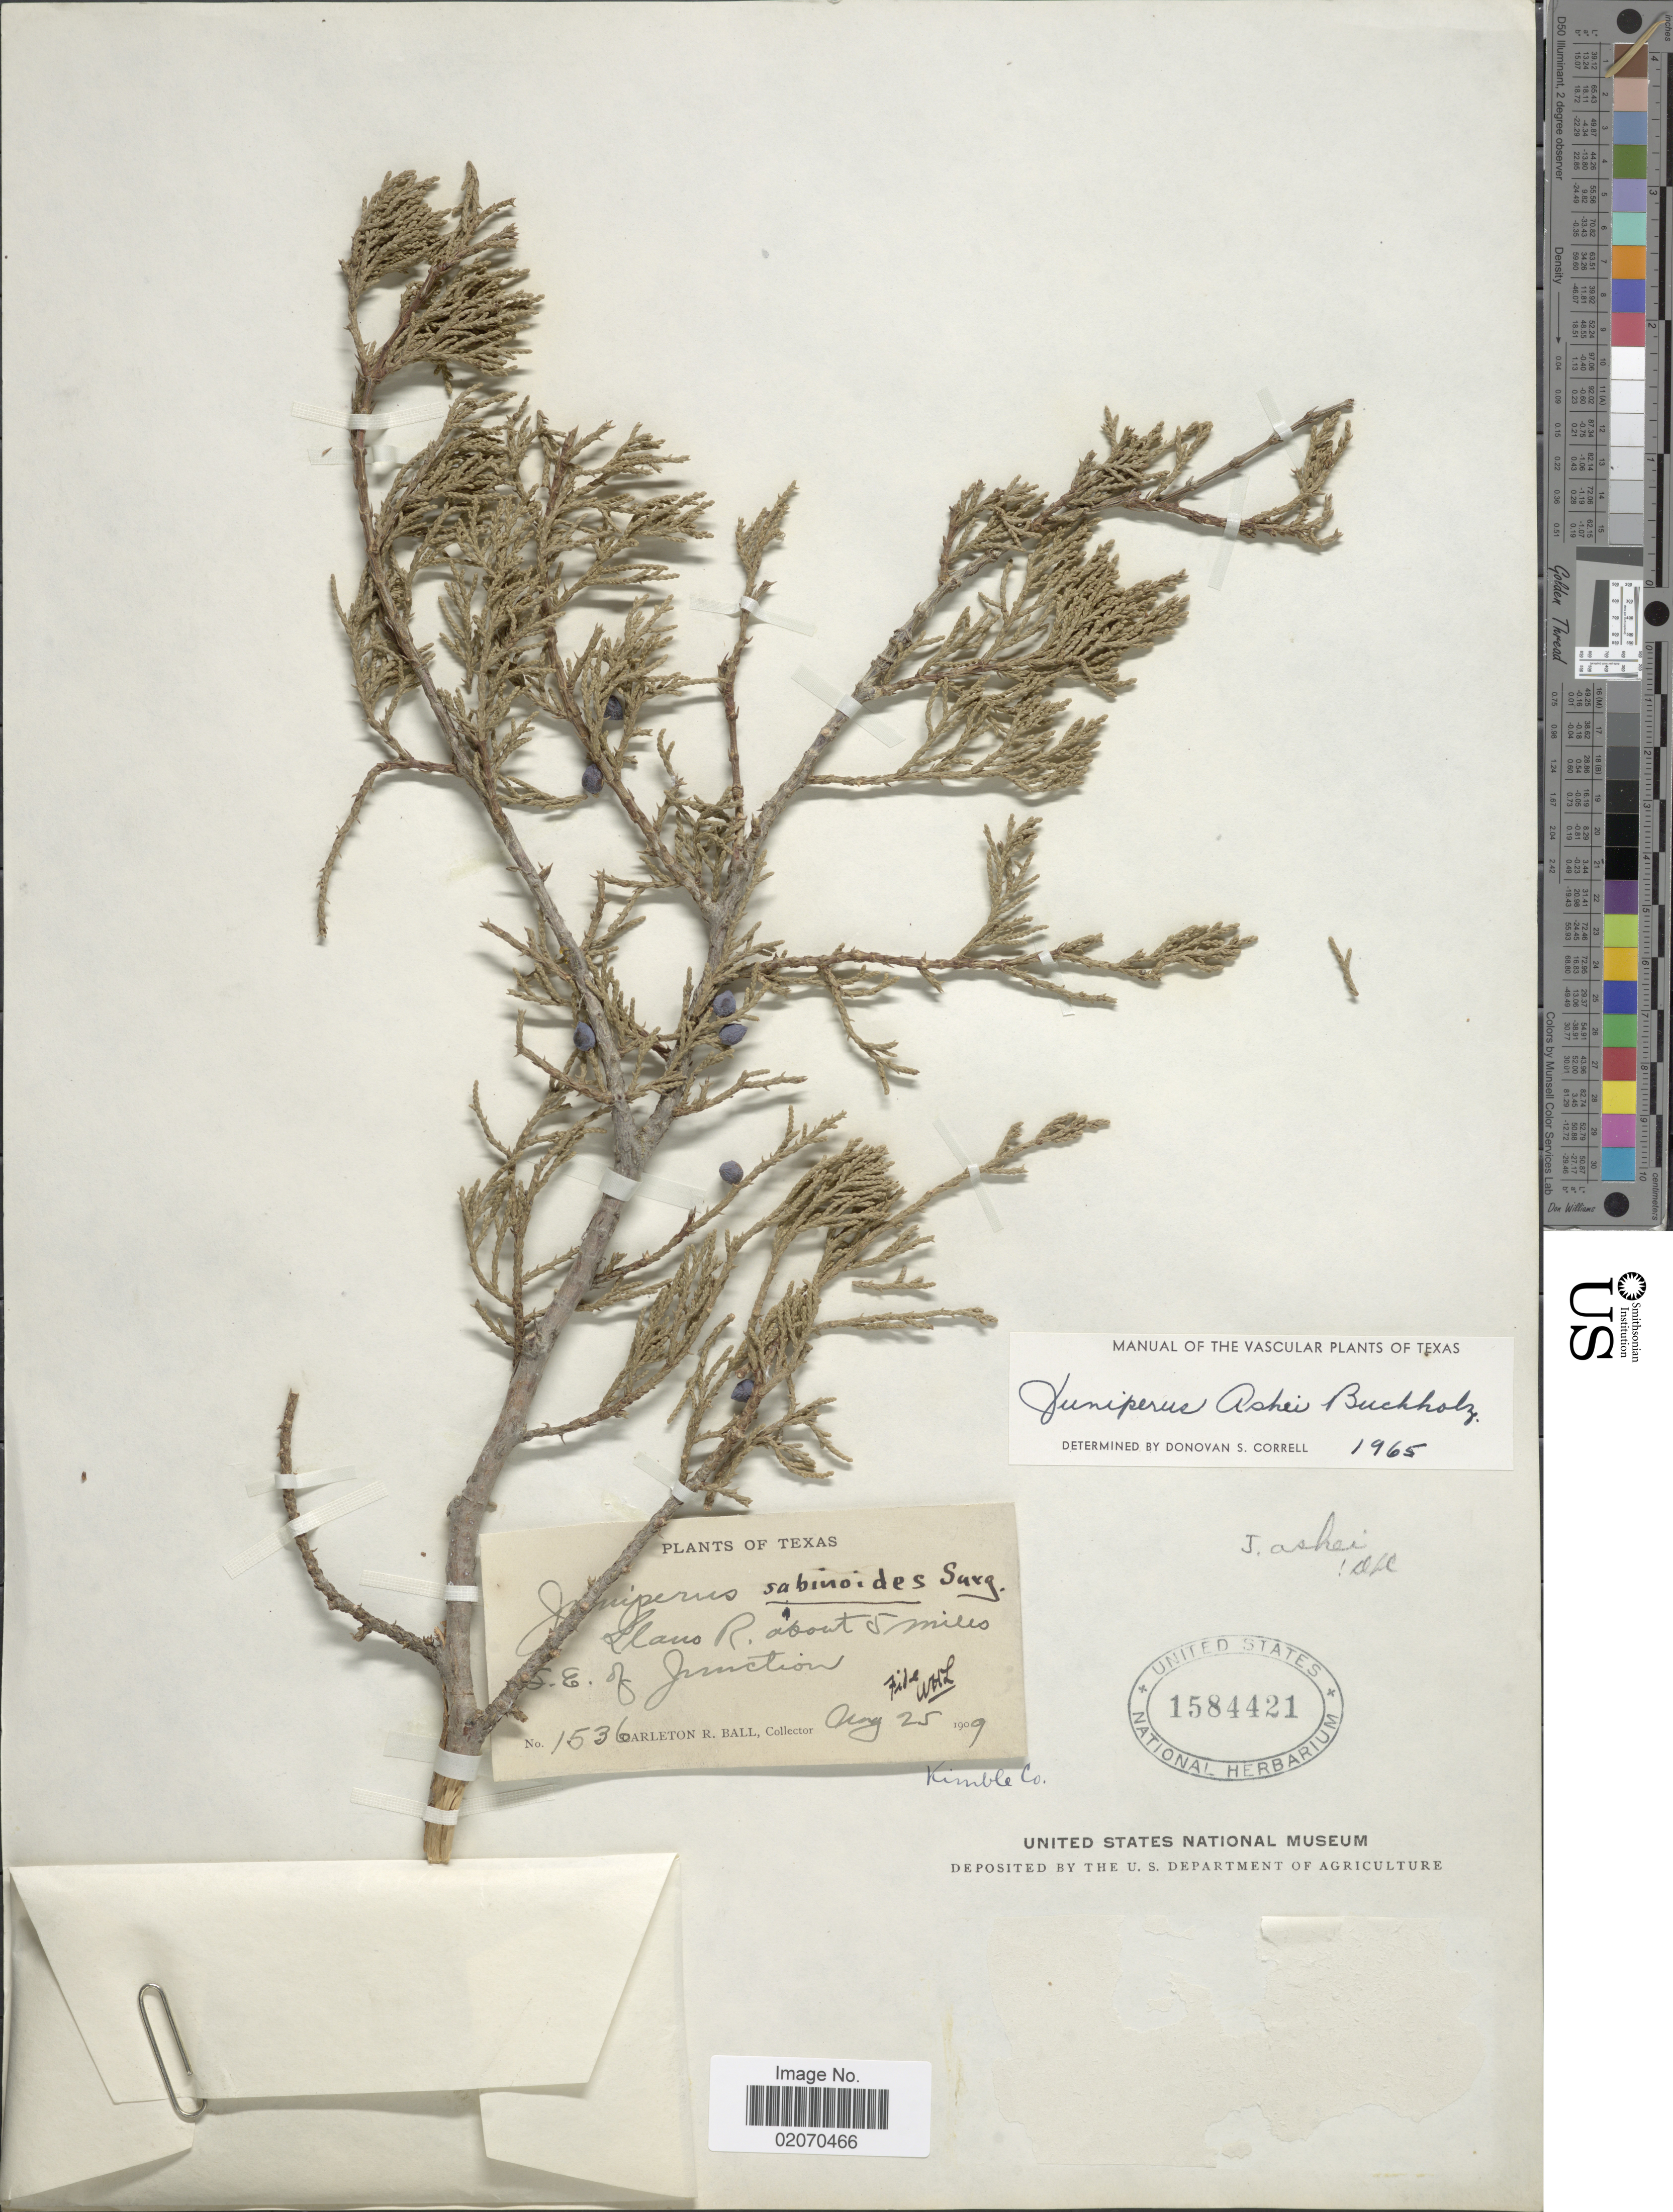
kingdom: Plantae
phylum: Tracheophyta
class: Pinopsida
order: Pinales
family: Cupressaceae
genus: Juniperus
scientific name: Juniperus ashei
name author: J. Buchholz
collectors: C. R. Ball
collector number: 1536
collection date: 1909-08-25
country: United States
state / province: Texas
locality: Llano R. about 5 miles S.E. of Junction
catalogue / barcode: US 1584421